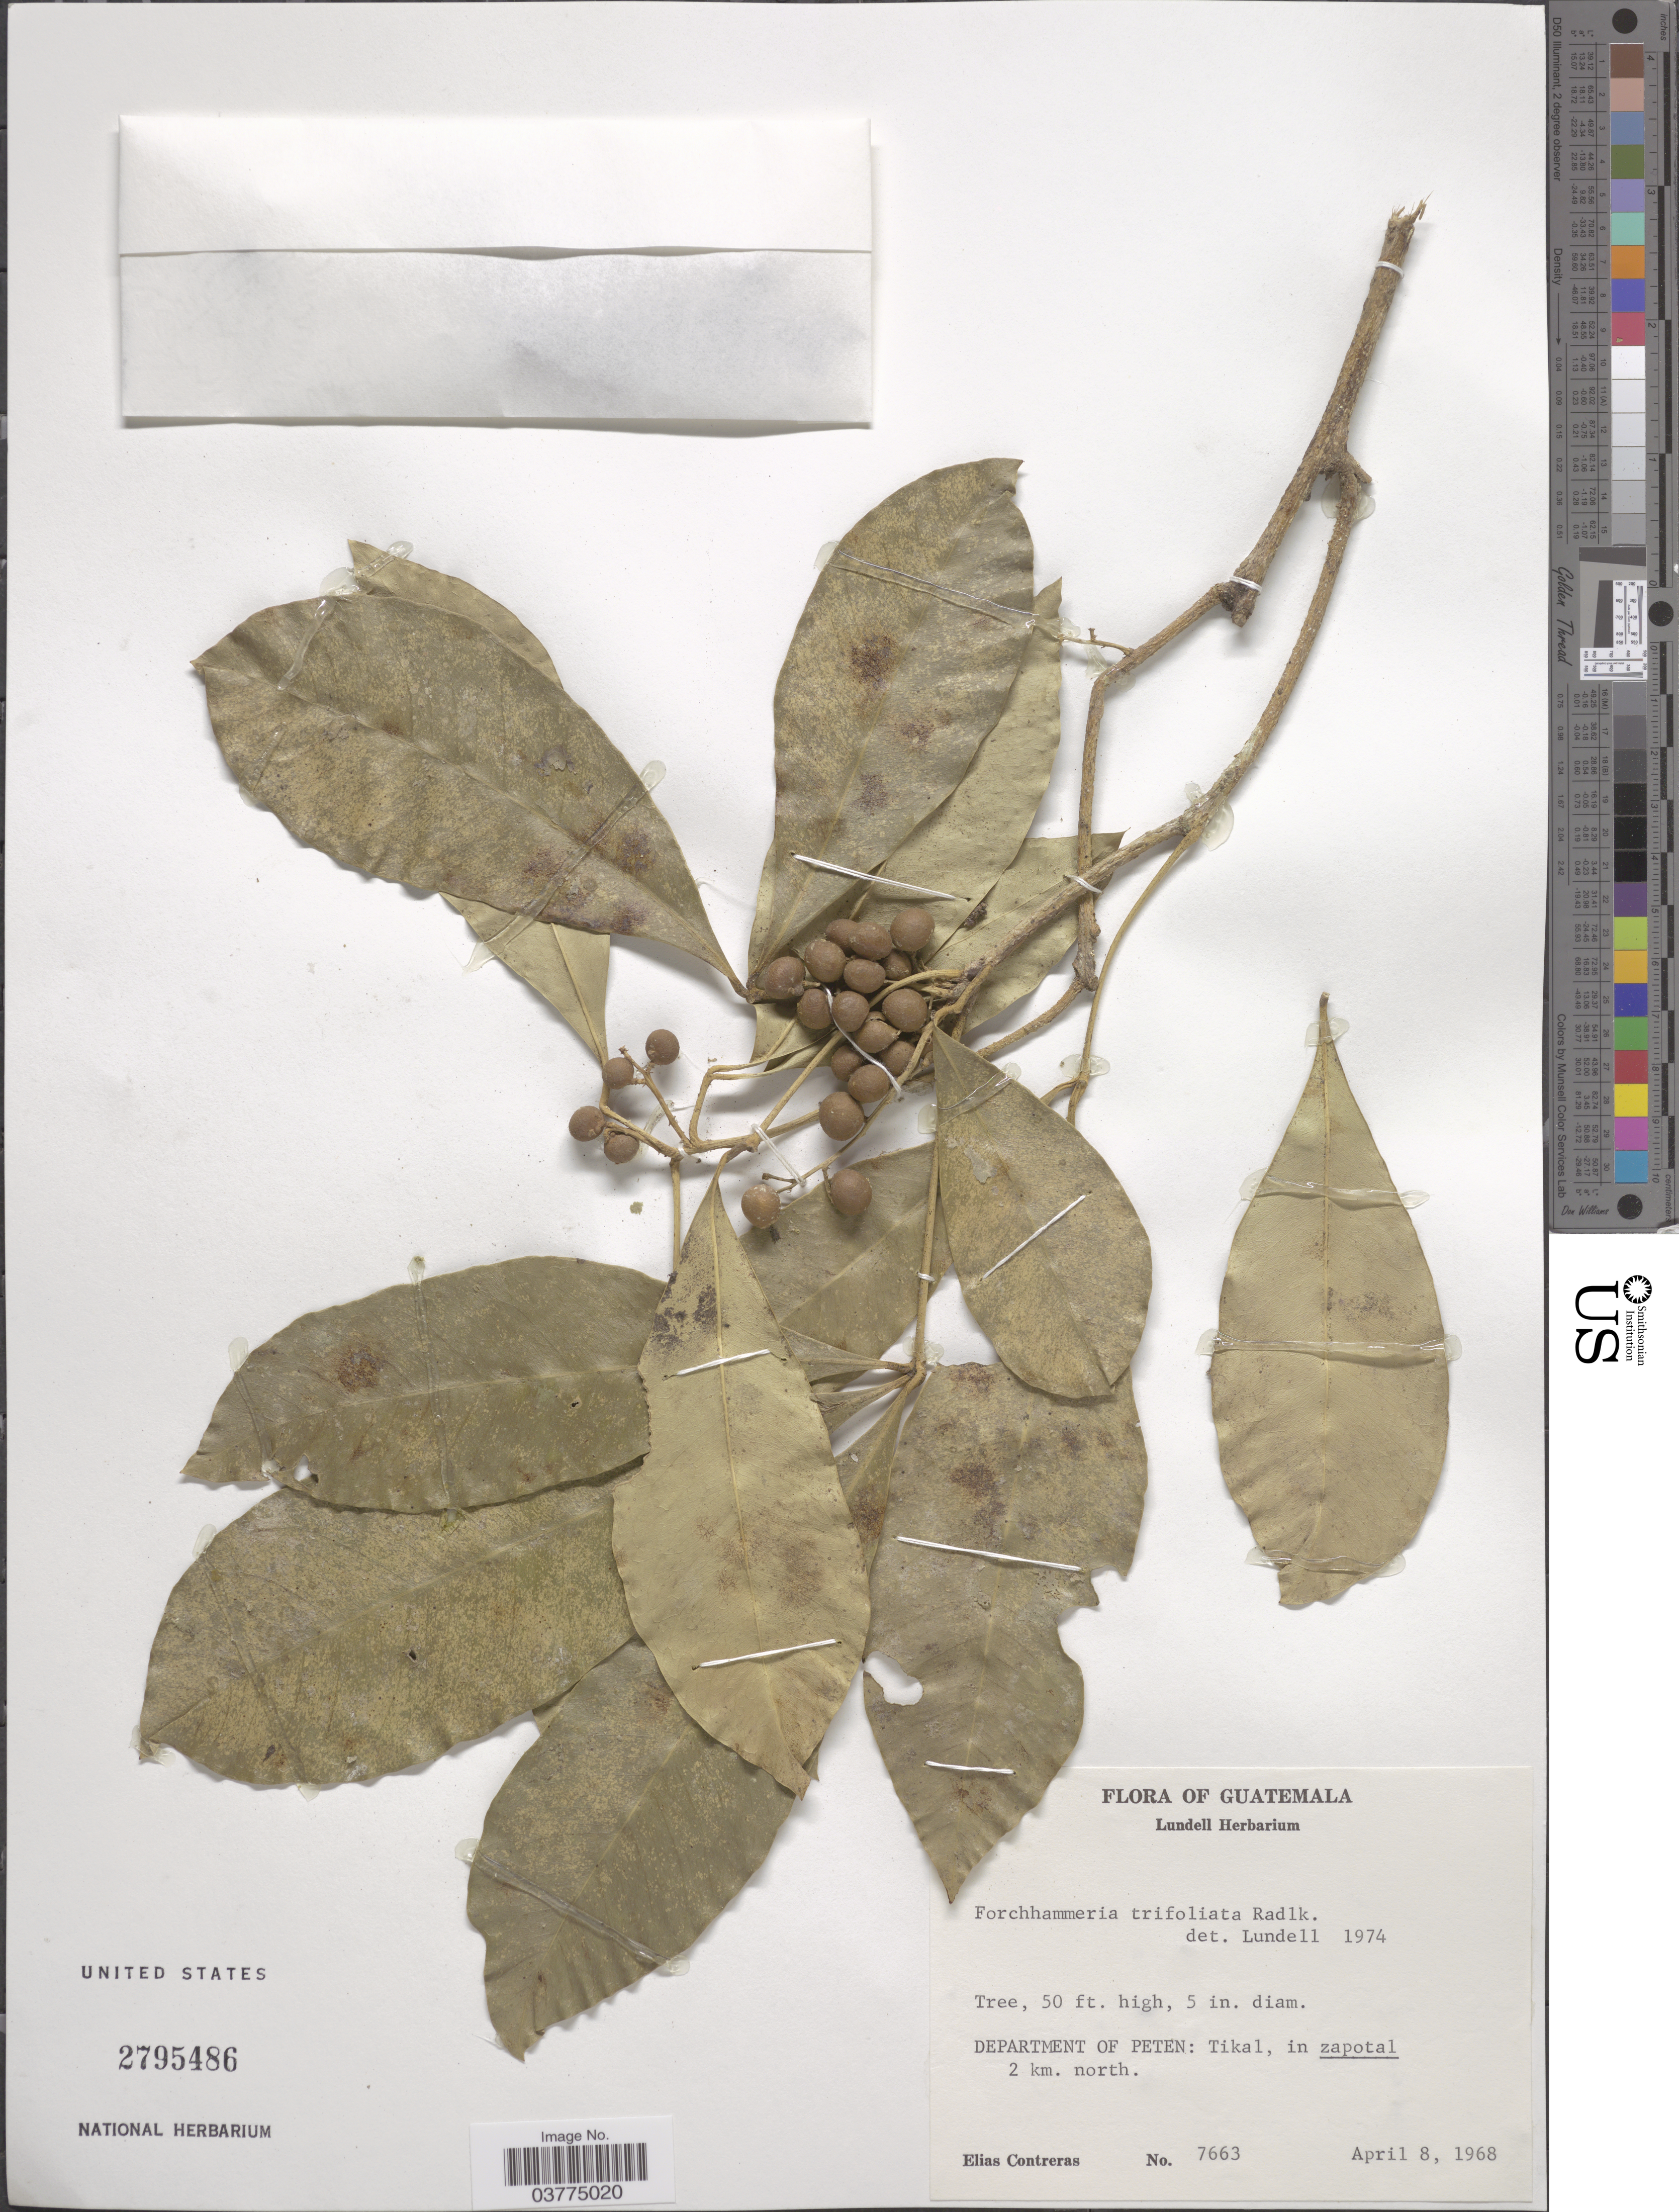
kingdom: Plantae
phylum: Tracheophyta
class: Magnoliopsida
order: Brassicales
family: Stixaceae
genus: Forchhammeria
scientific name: Forchhammeria trifoliata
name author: Radlk.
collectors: E. Contreras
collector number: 7663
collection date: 1968-04-08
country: Guatemala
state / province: El Peten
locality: Department of Peten: Tikal, in zapotal 2 km. north.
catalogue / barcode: US 2795486